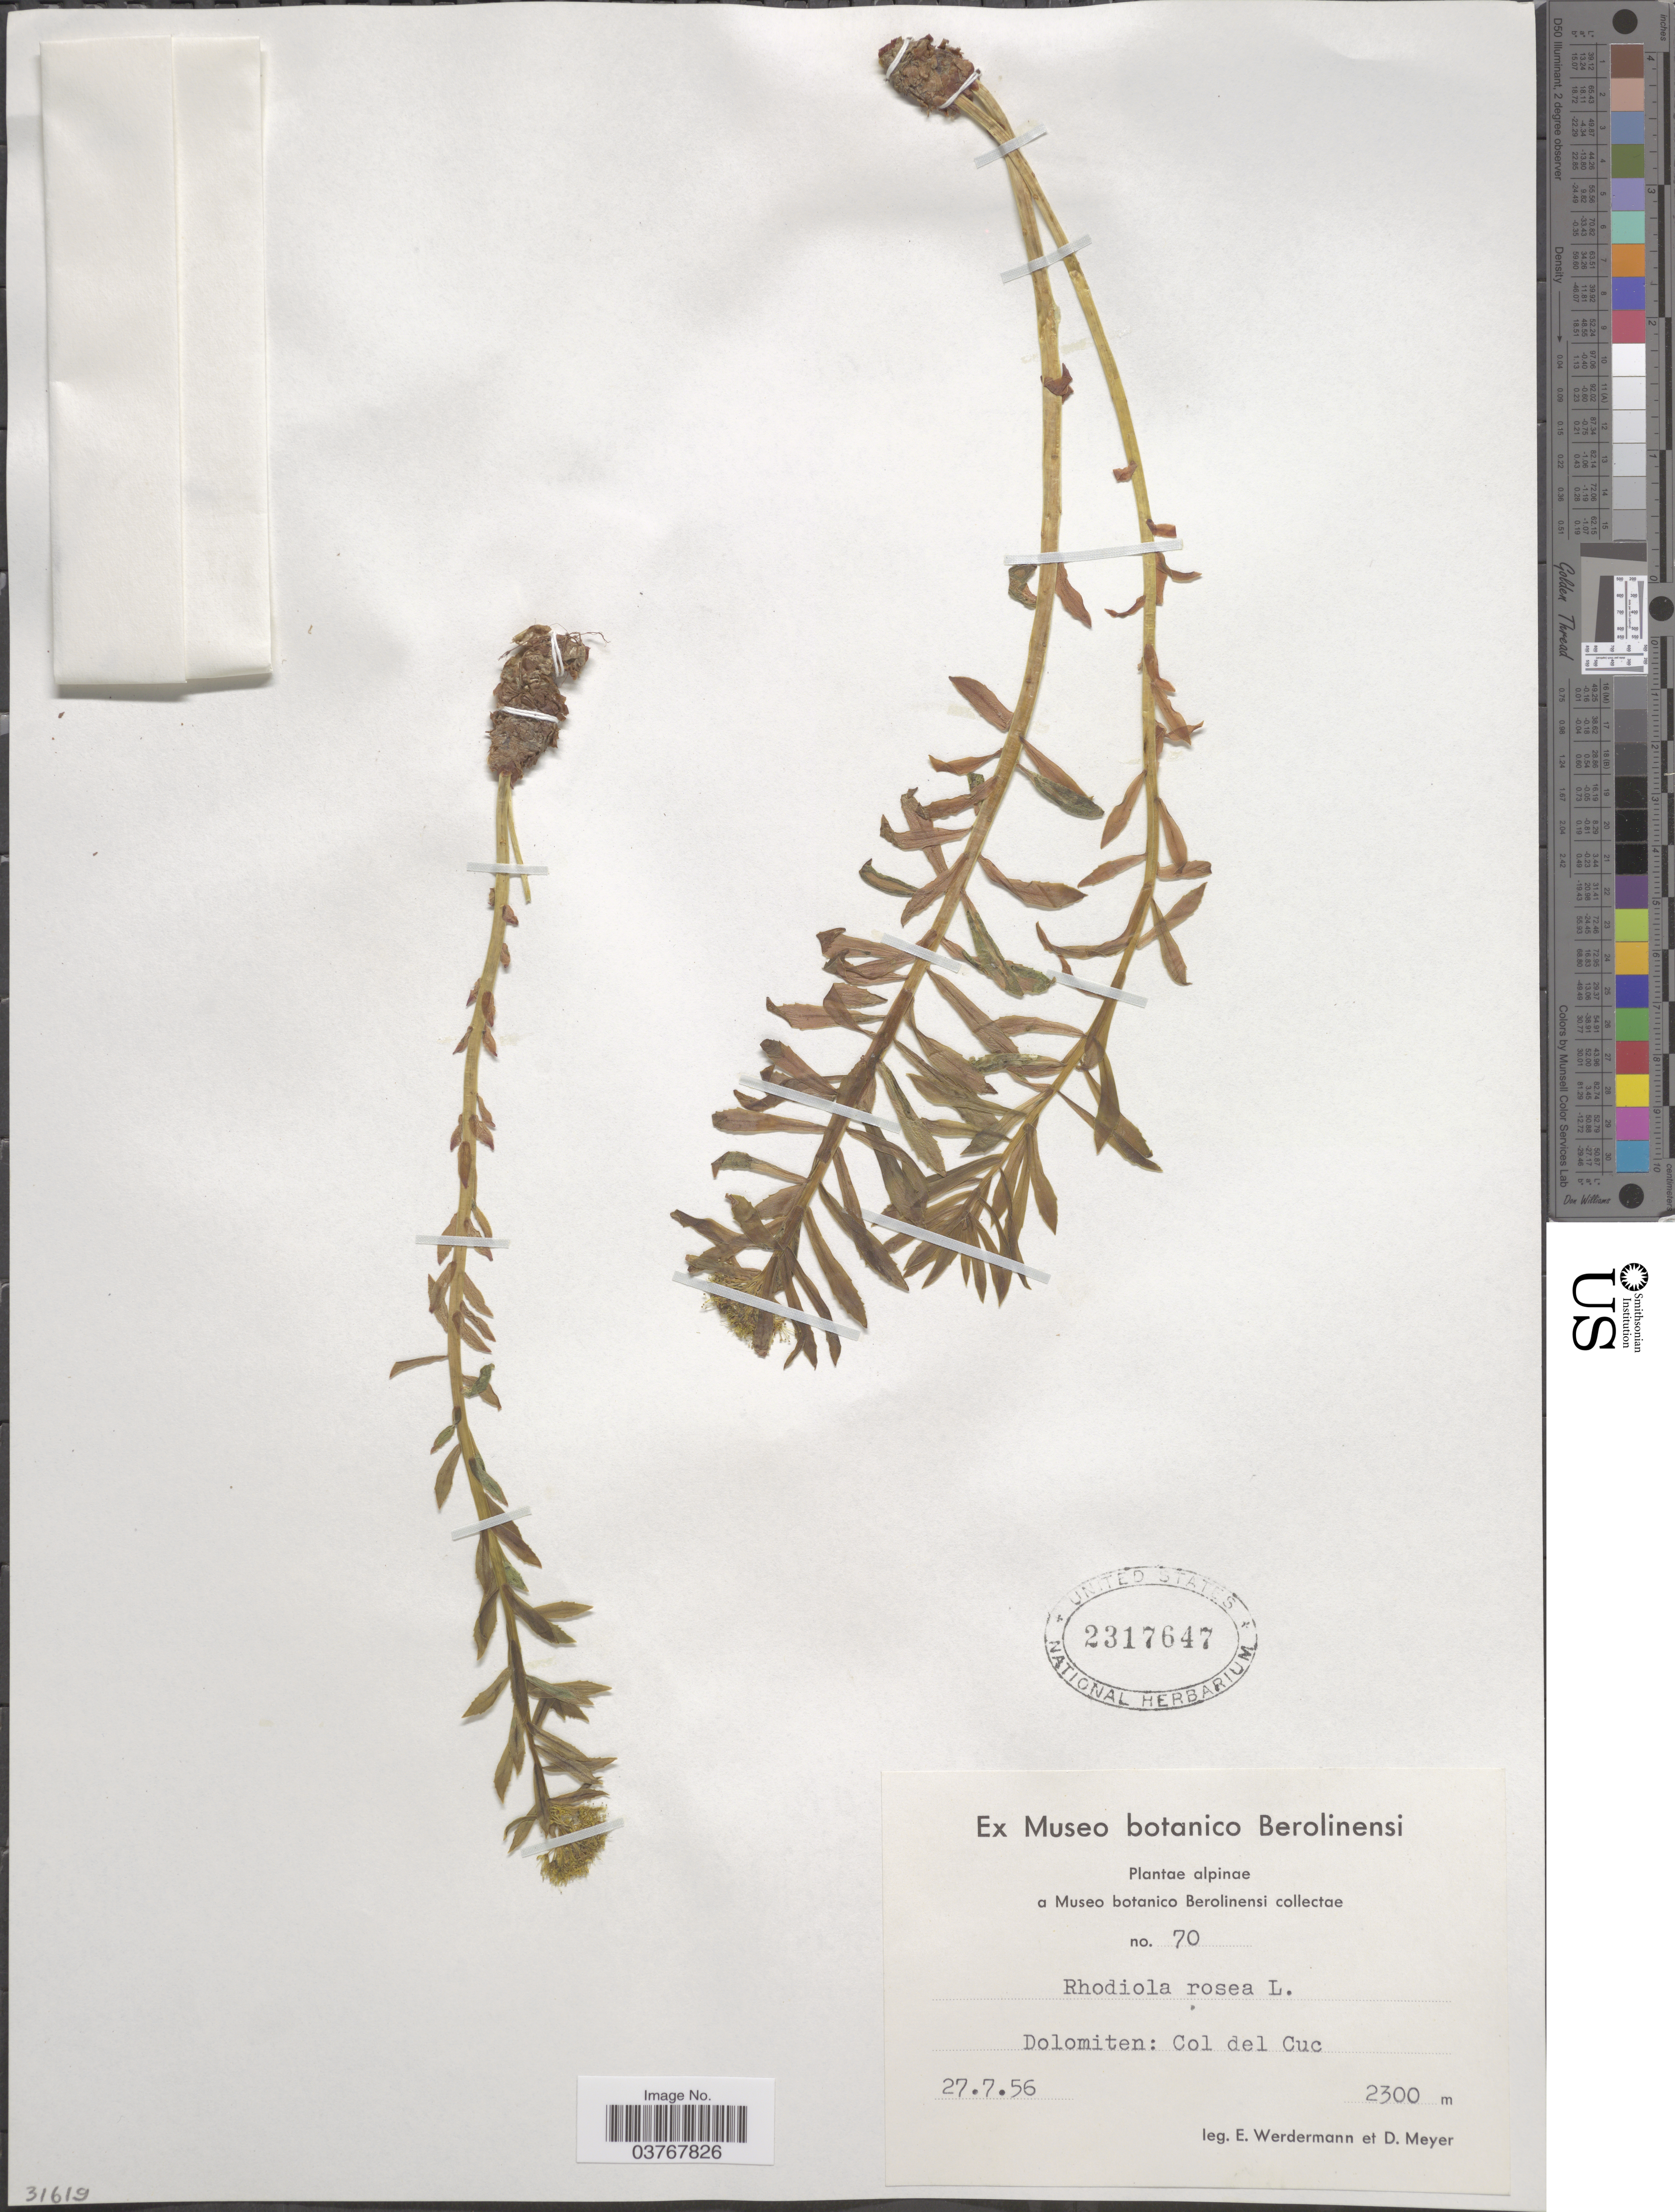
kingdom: Plantae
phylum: Tracheophyta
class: Magnoliopsida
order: Saxifragales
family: Crassulaceae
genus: Rhodiola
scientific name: Rhodiola rosea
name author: L.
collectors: E. Werdermann & D. Meyer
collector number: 70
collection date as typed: Transcribed d/m/y: 27/7/56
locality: Dolomiten: Col del Cuc.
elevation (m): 2300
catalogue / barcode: US 2317647